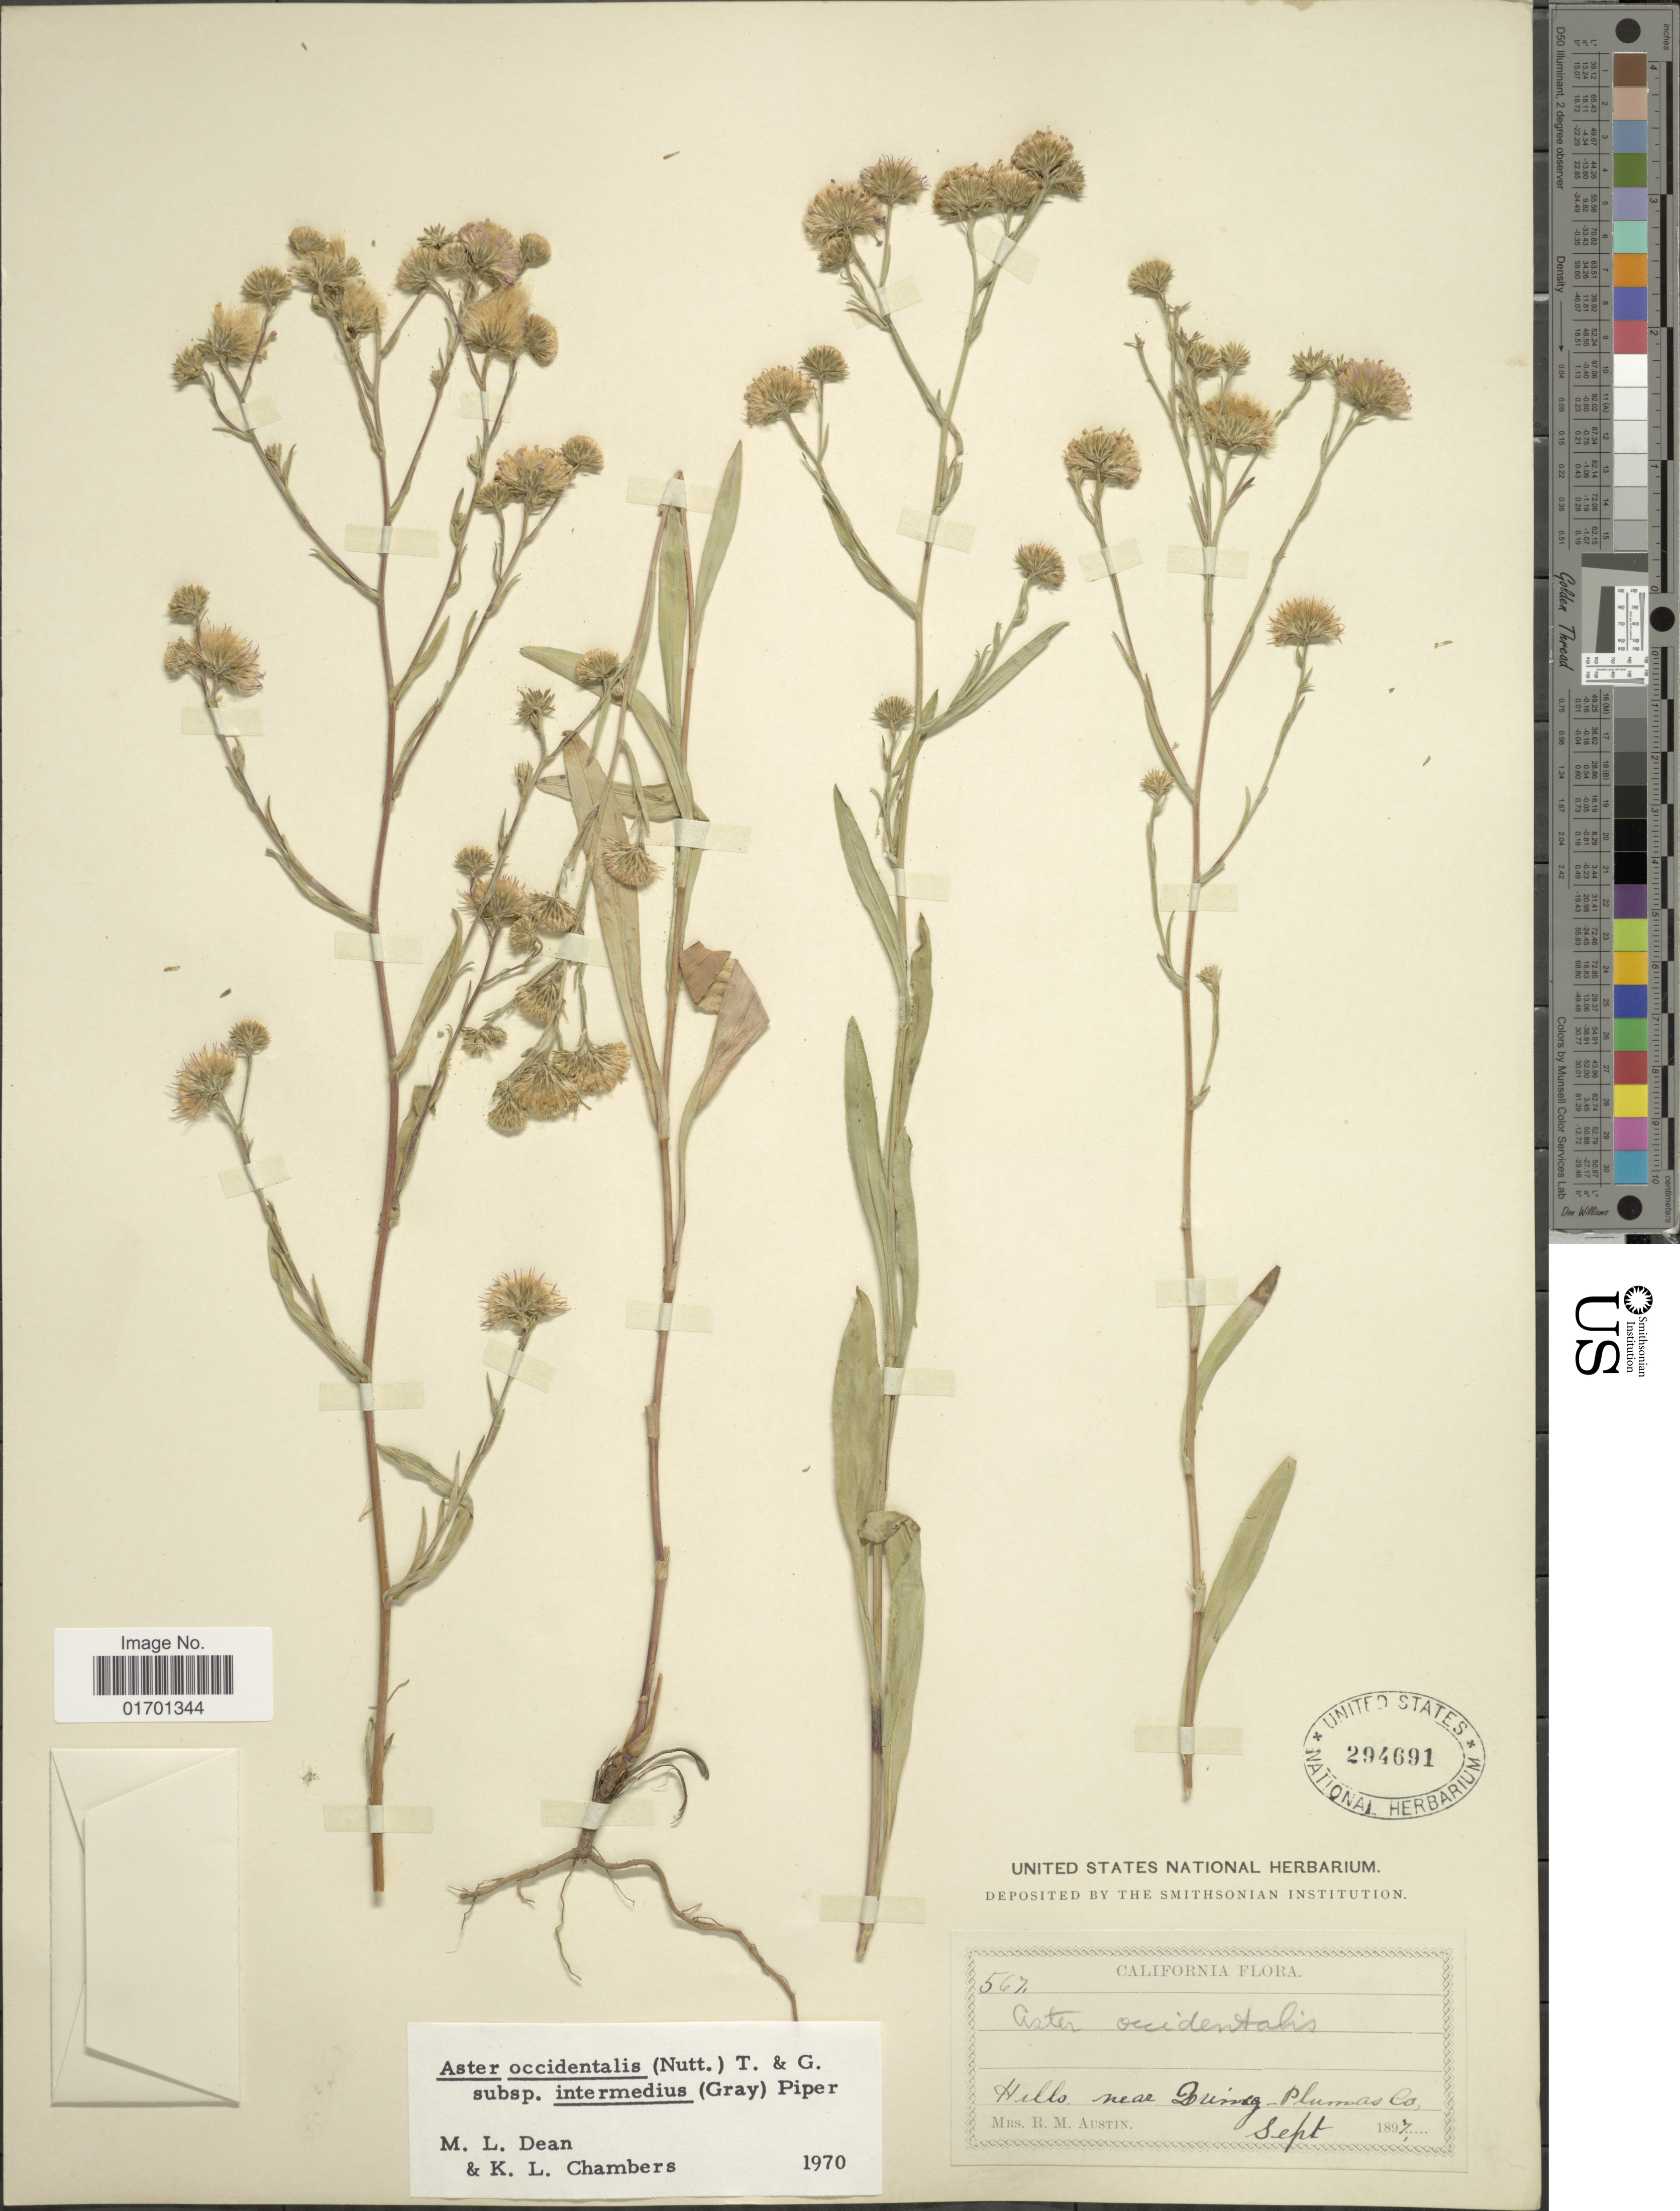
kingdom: Plantae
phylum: Tracheophyta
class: Magnoliopsida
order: Asterales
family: Asteraceae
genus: Symphyotrichum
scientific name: Symphyotrichum spathulatum var. intermedium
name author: (A. Gray) G.L. Nesom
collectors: R. Austin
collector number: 567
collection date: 1897-09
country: United States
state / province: California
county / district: Plumas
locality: Hills near Quincy - Plumas Co.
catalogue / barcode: US 294691